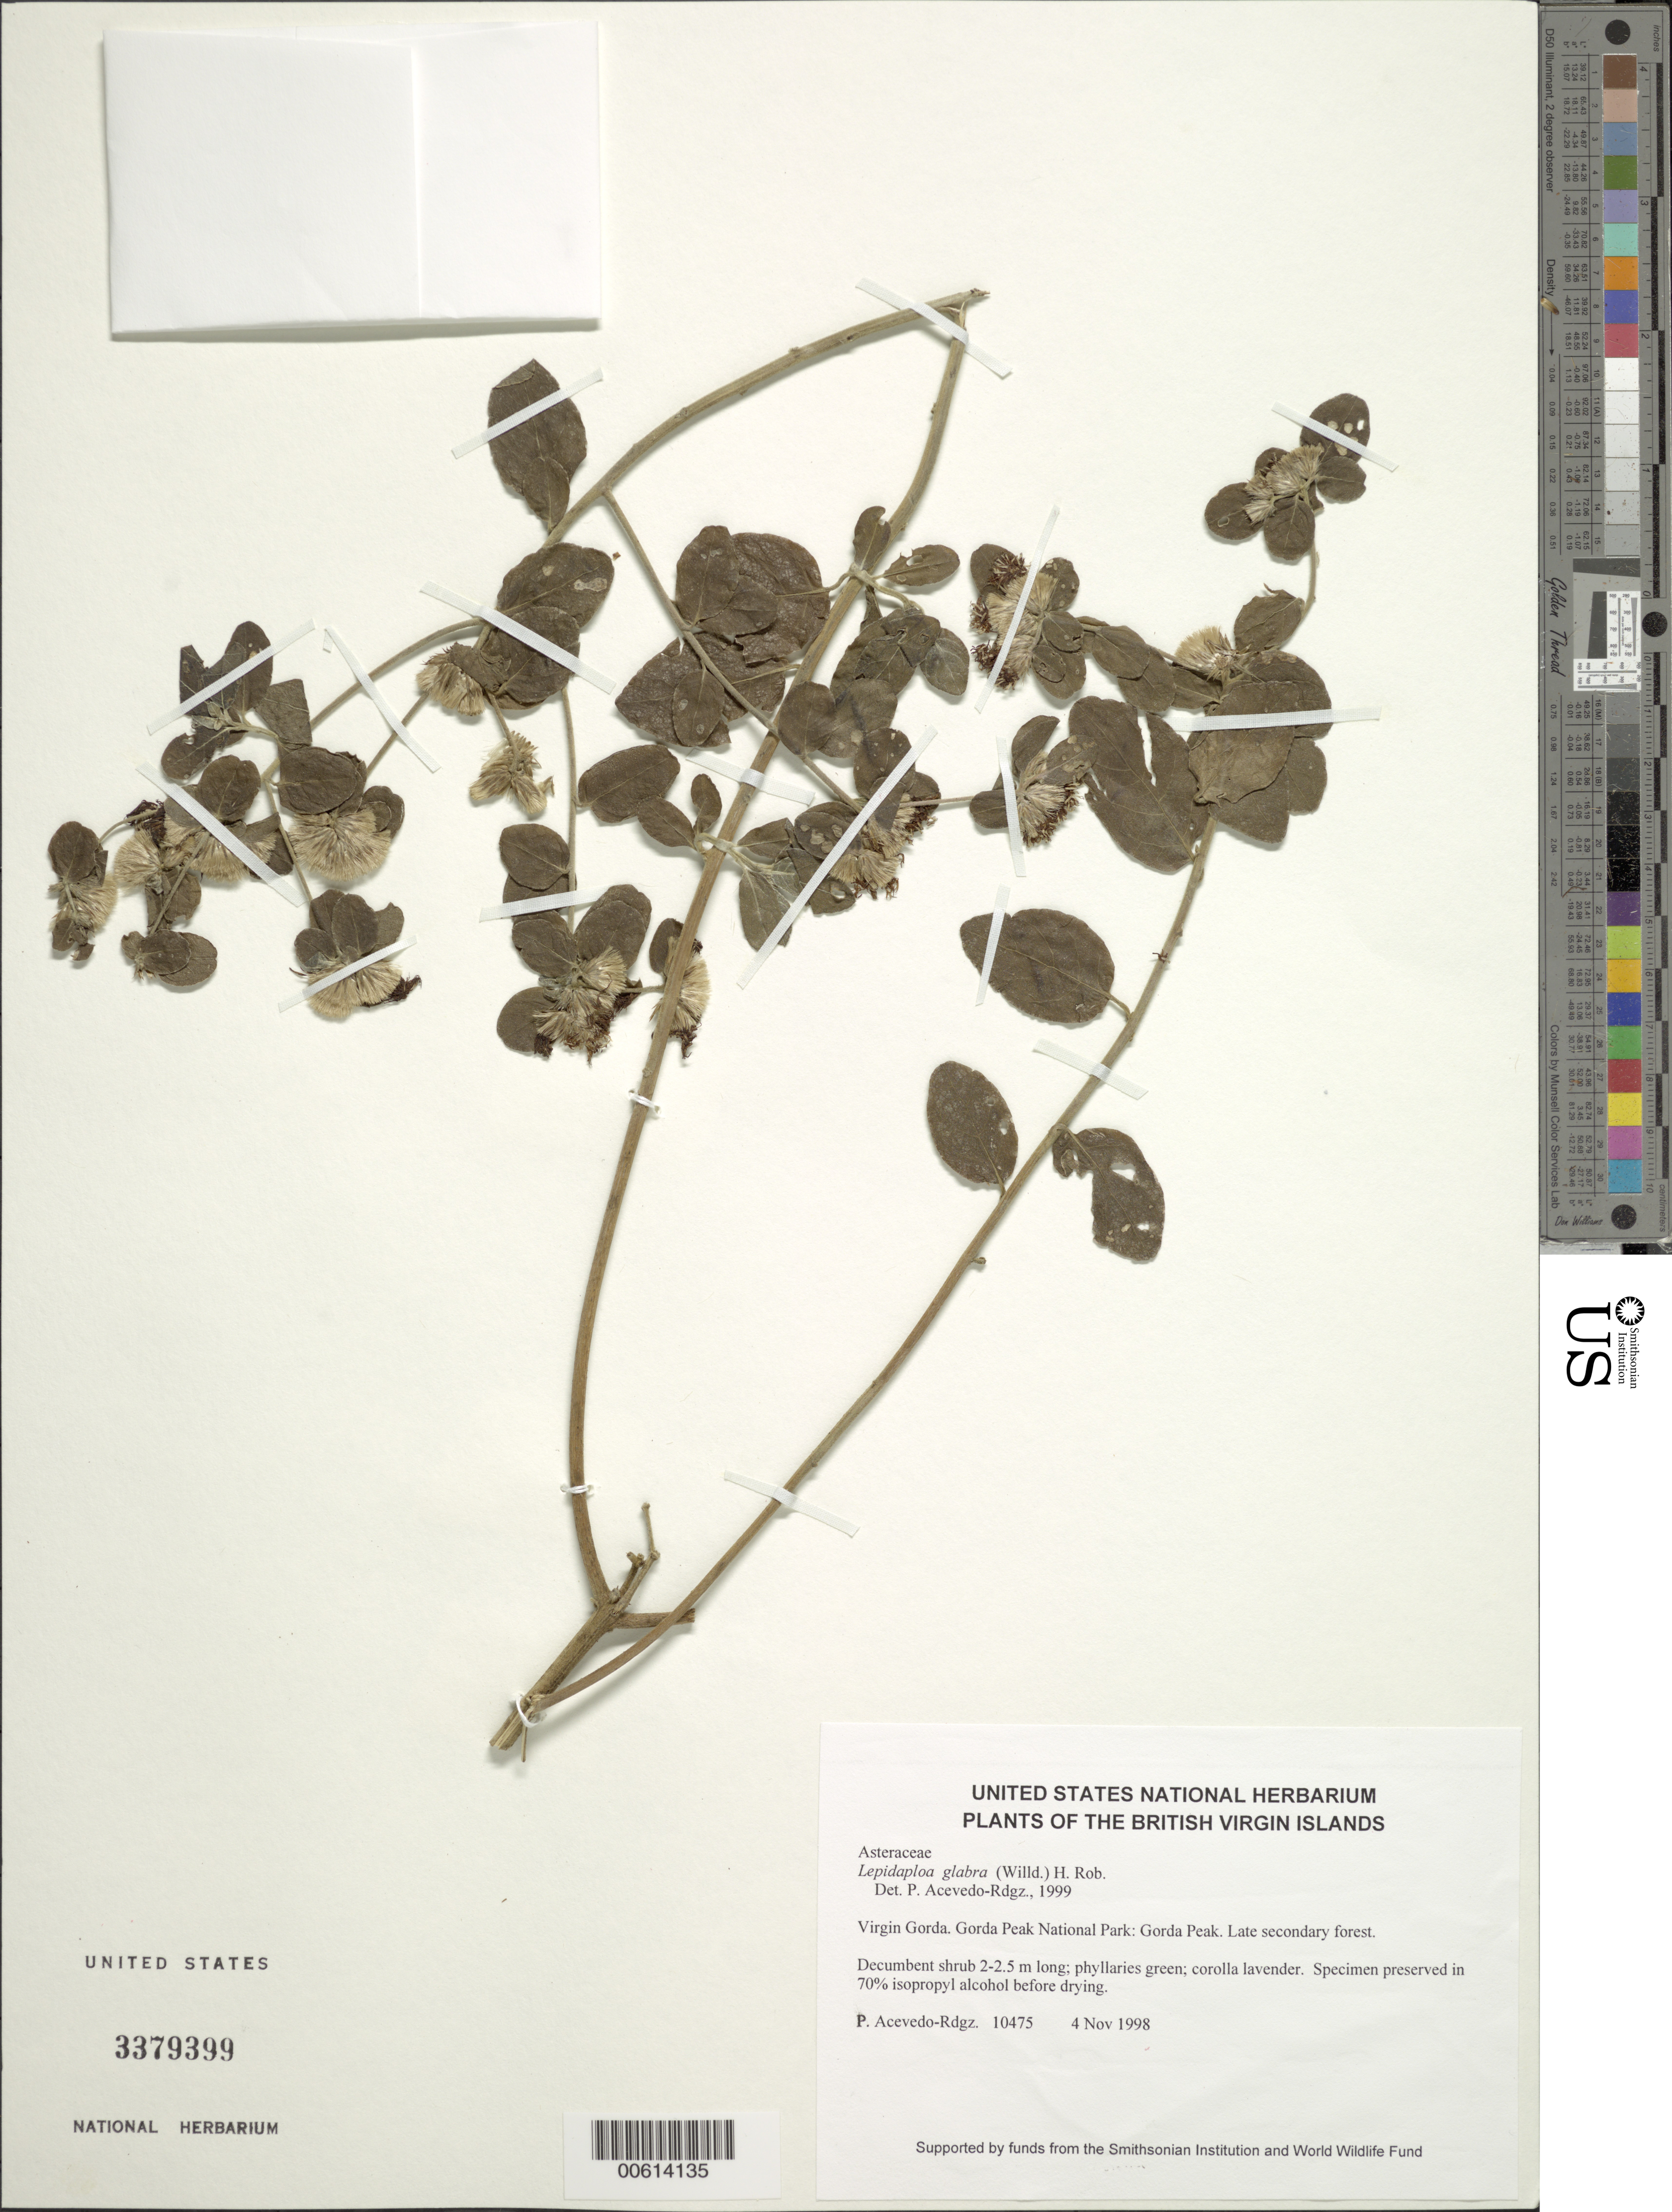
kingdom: Plantae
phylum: Tracheophyta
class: Magnoliopsida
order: Asterales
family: Asteraceae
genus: Lepidaploa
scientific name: Lepidaploa glabra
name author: (Willd.) H. Rob.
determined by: Acevedo-Rodríguez, P., (BOT), Smithsonian Institution - National Museum of Natural History (UNITED STATES)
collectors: P. Acevedo-Rodr.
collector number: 10475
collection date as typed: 04 Nov 1998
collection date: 1998-11-04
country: British Virgin Islands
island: Virgin Gorda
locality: Gorda Peak National Park: Gorda Peak.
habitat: Late secondary forest.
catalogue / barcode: US 3379399